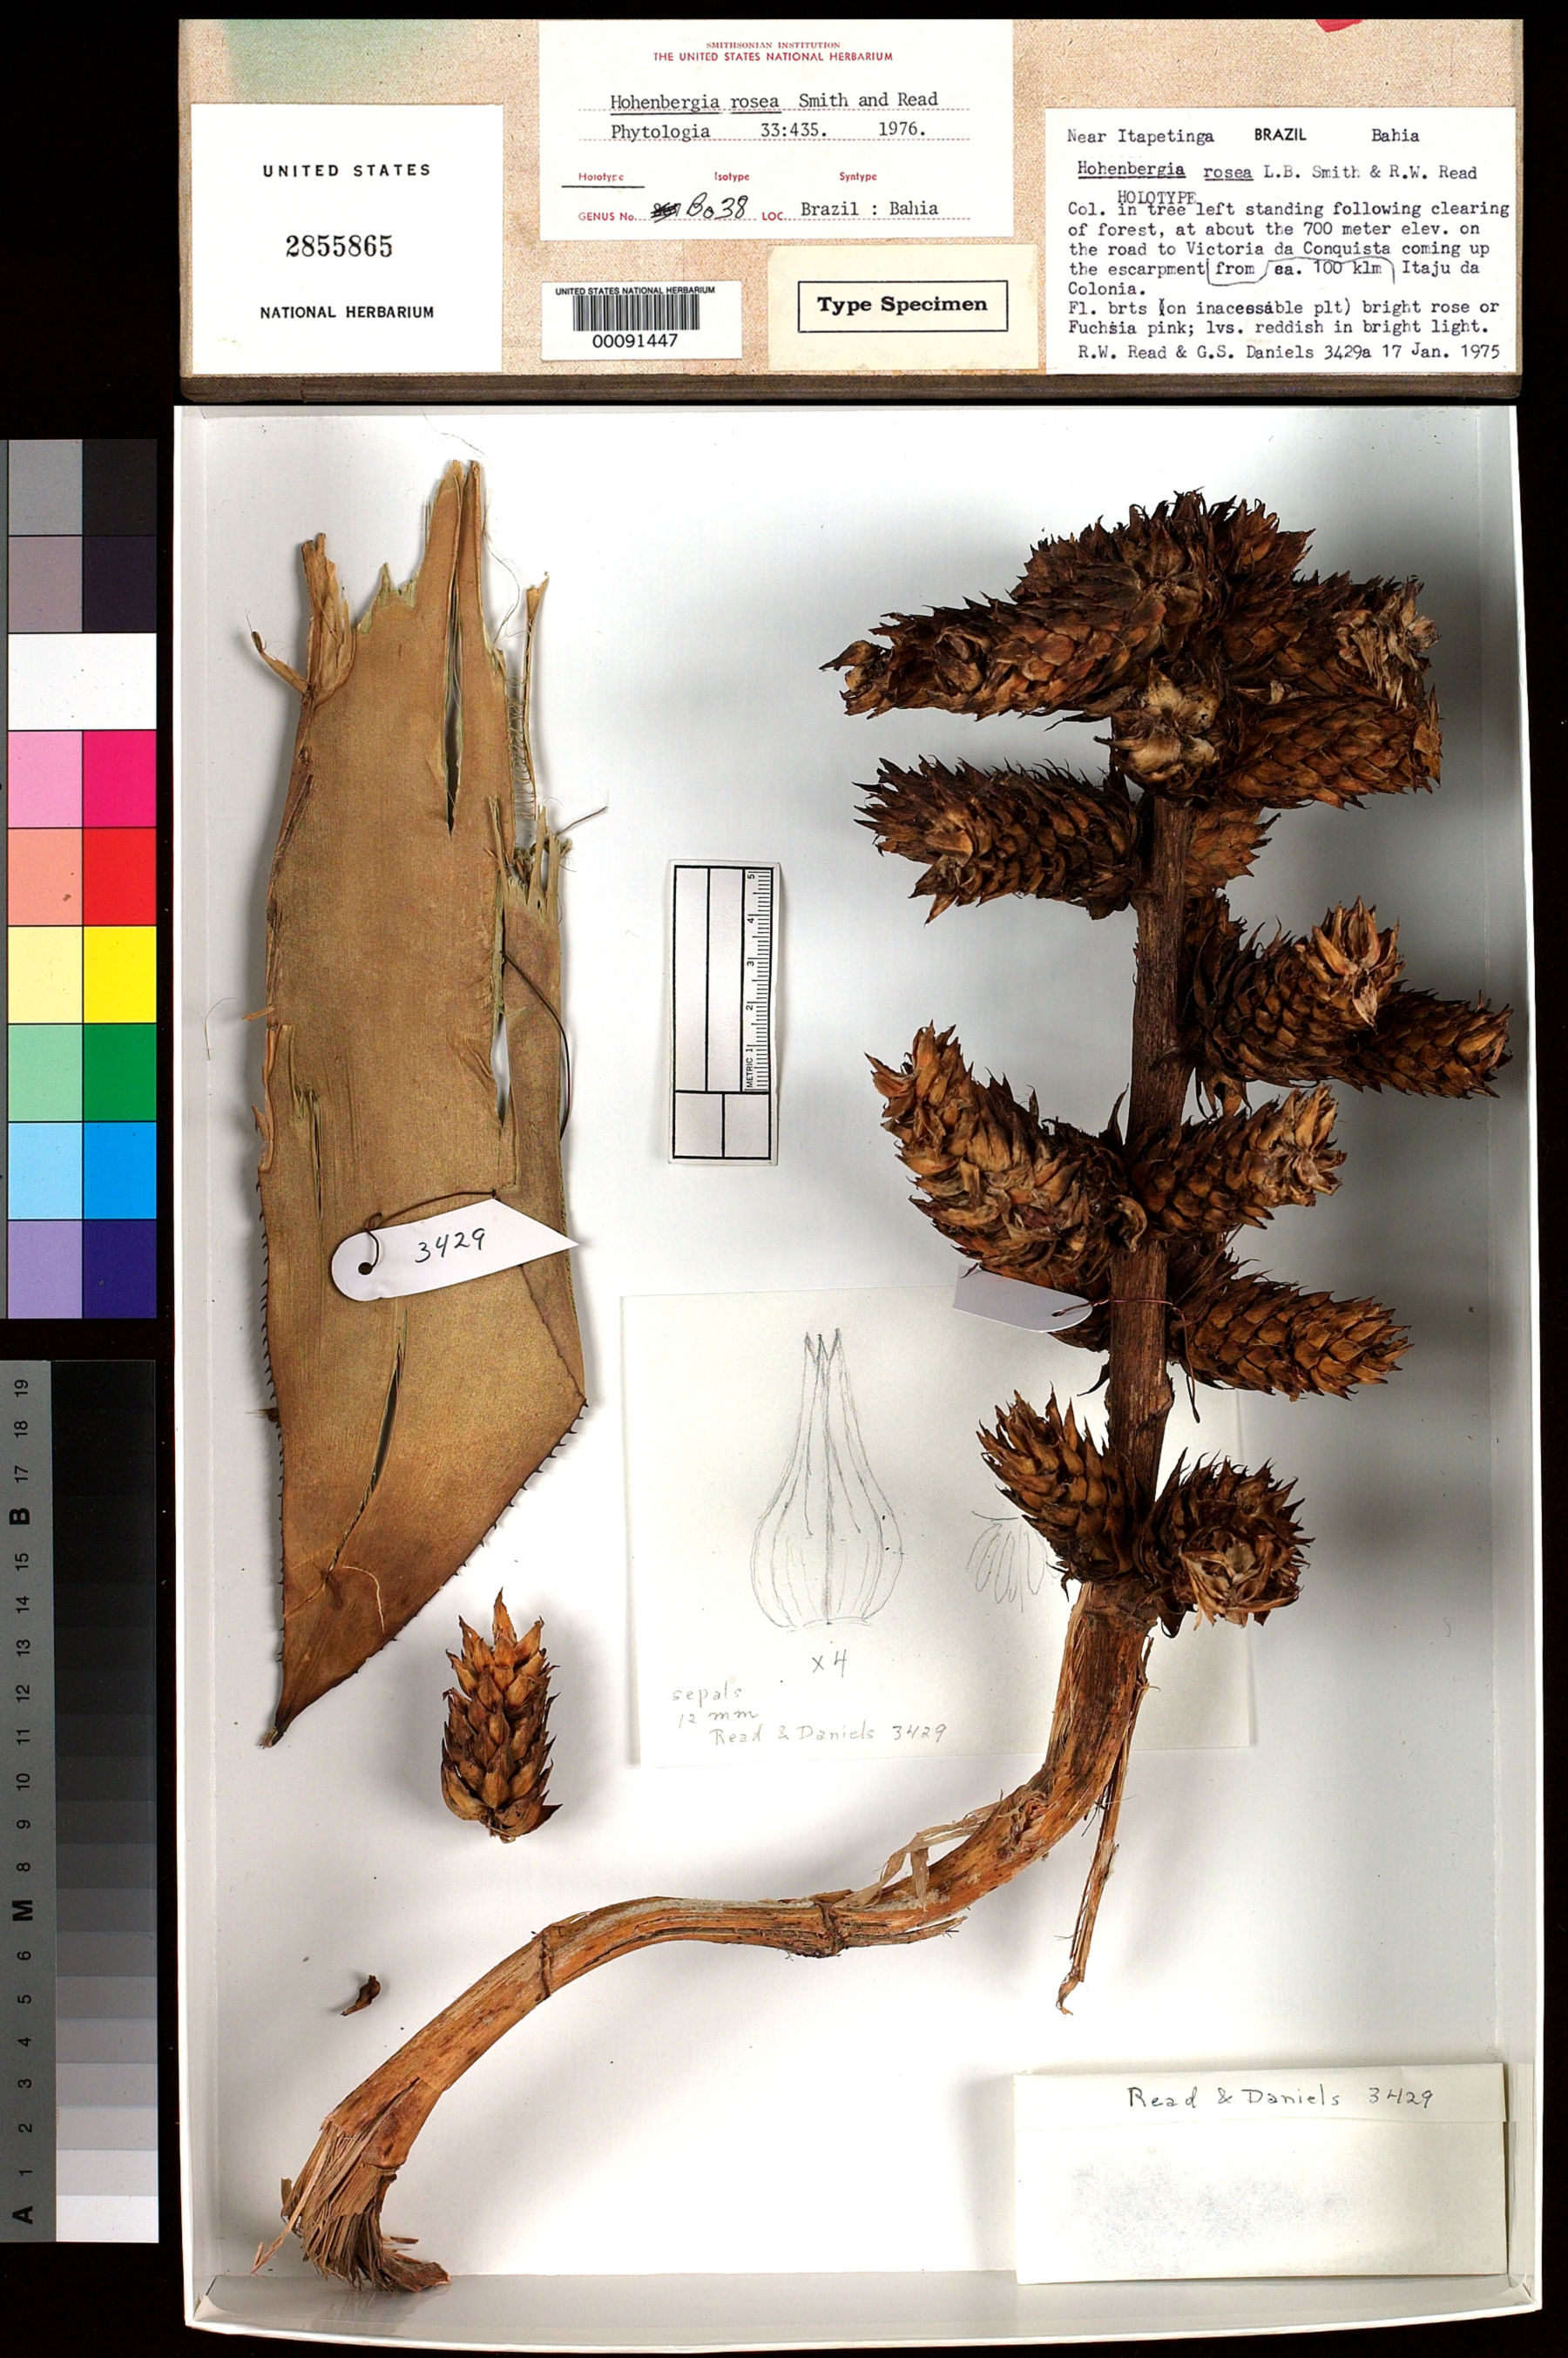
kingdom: Plantae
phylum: Tracheophyta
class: Liliopsida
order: Poales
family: Bromeliaceae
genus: Hohenbergia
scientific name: Hohenbergia rosea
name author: L.B. Sm. & Read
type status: Holotype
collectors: R. W. Read & G. S. Daniels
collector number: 3429 a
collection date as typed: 17 Jan 1975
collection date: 1975-01-17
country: Brazil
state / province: Bahia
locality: Near Itapetinga, on road to Victoria da Conquista from Itaju da Colonia.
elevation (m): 700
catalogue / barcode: US 2855865